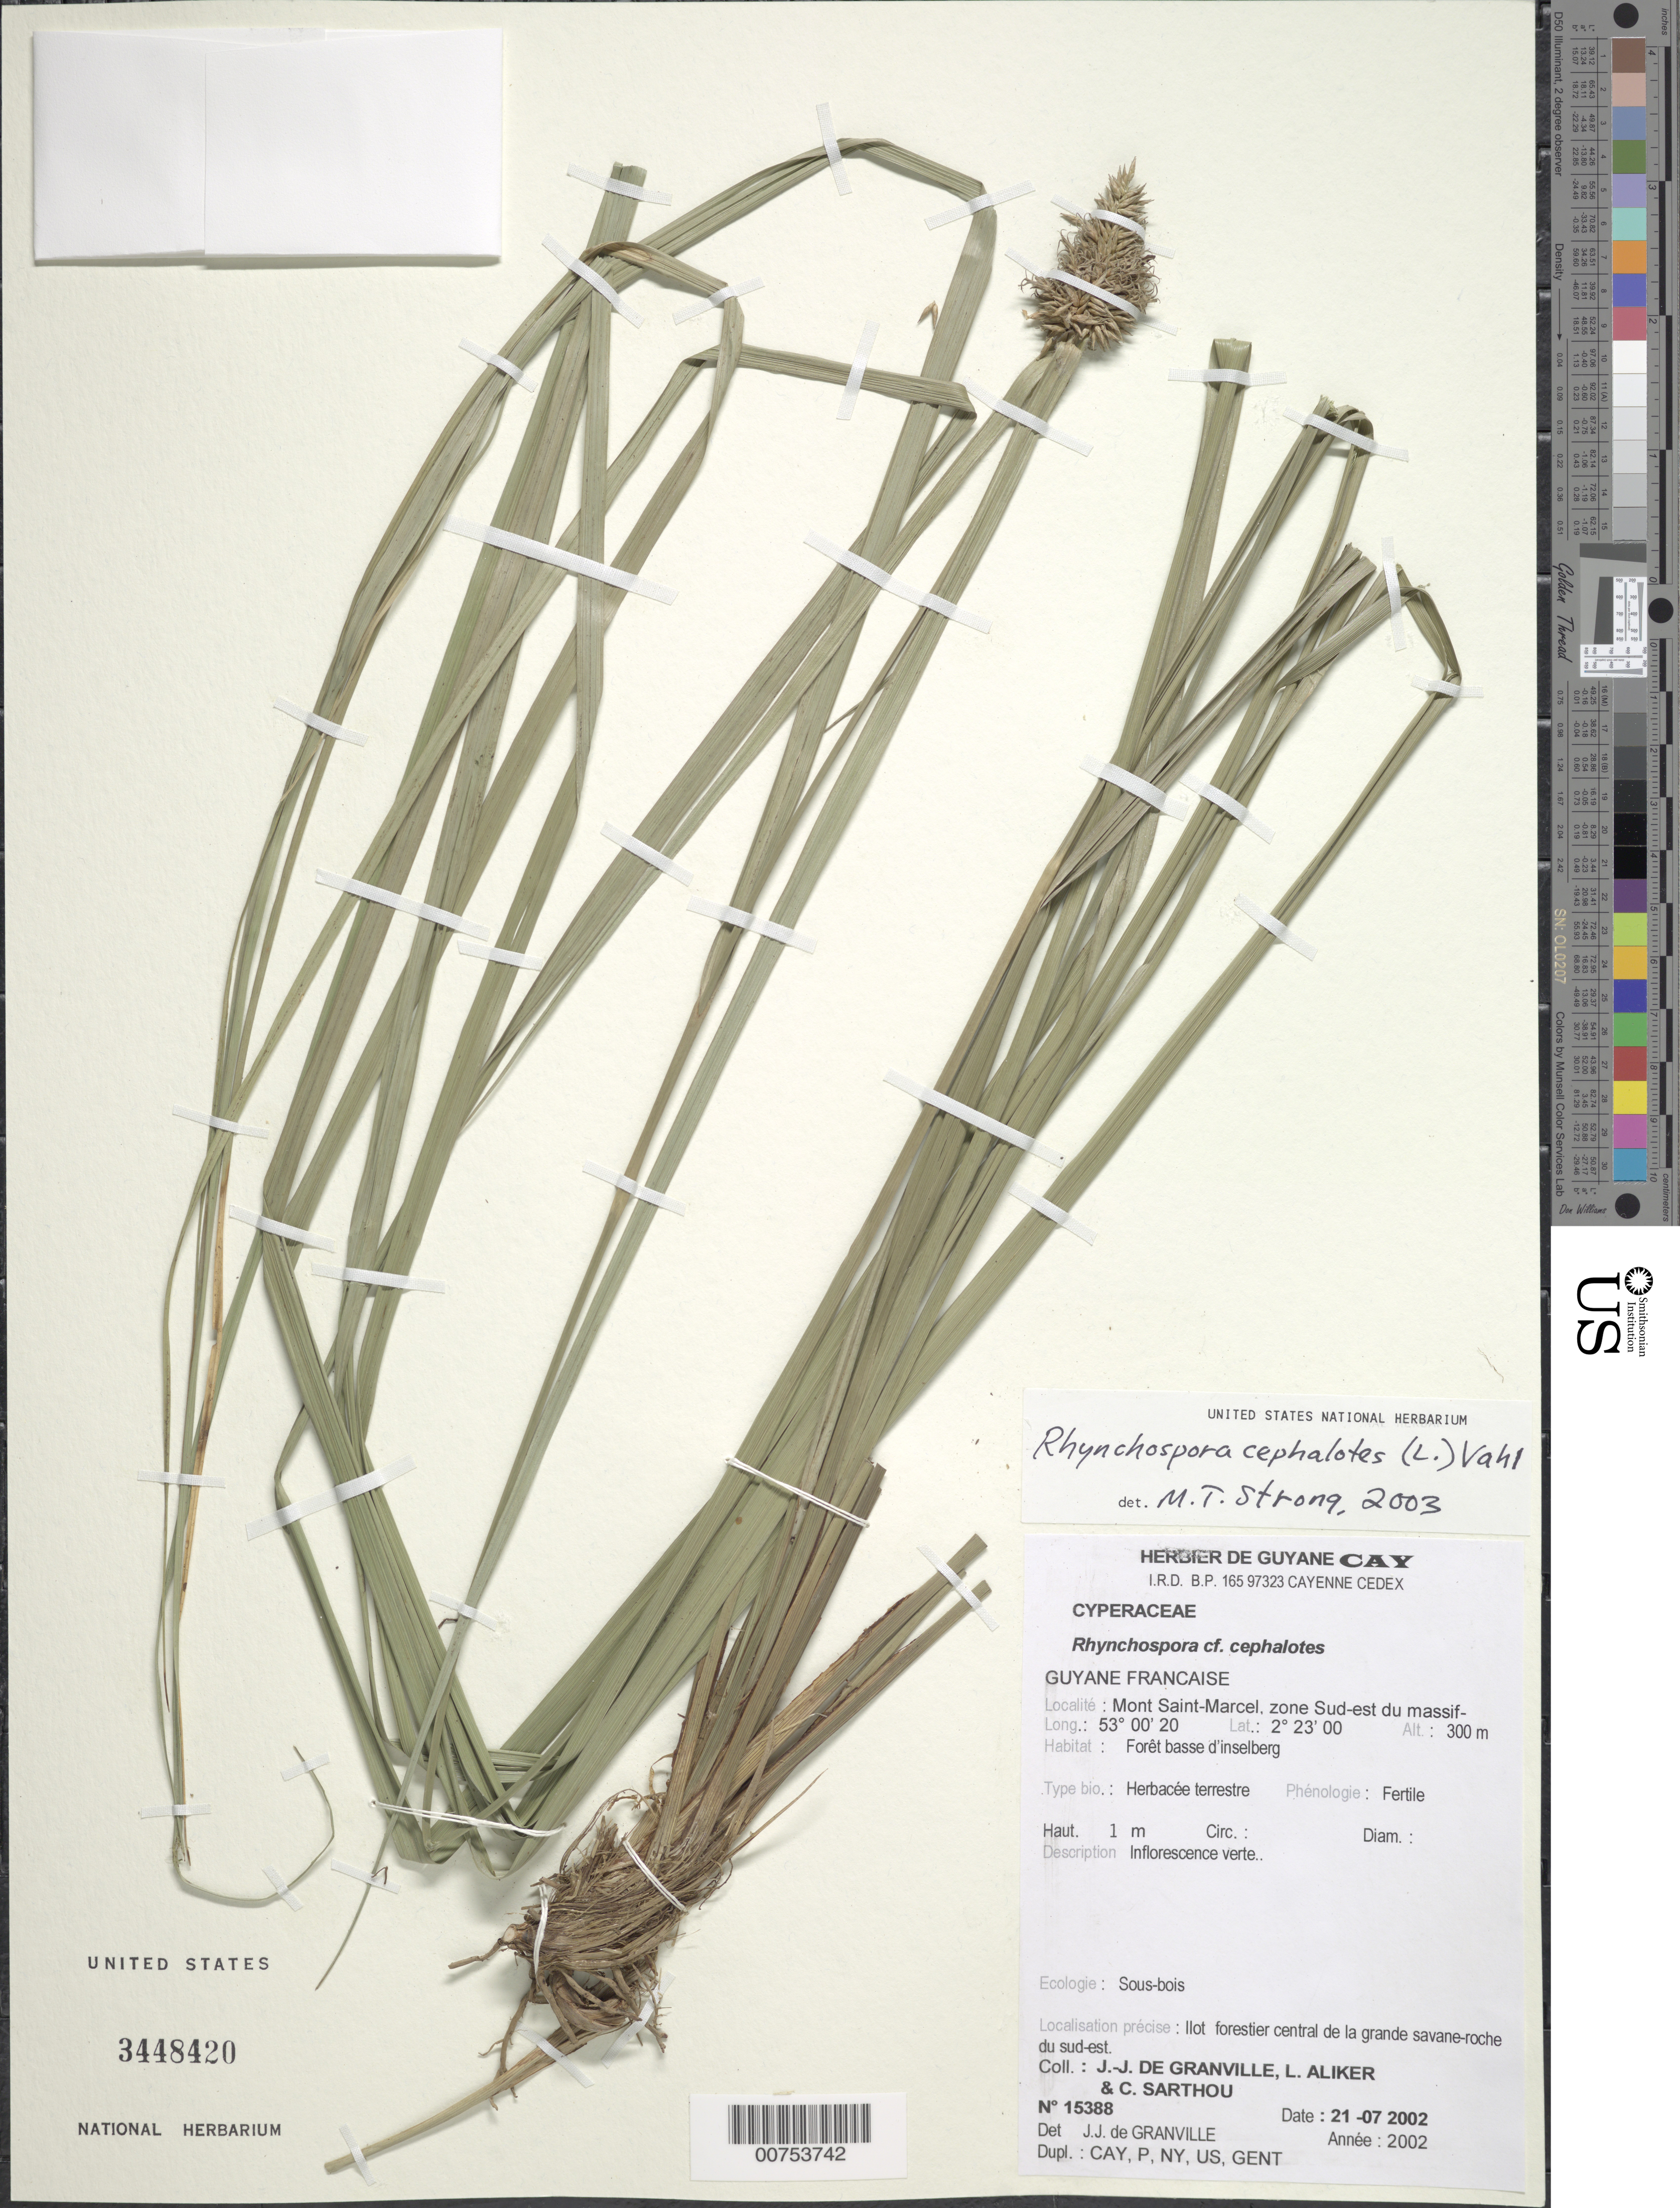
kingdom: Plantae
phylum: Tracheophyta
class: Liliopsida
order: Poales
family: Cyperaceae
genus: Rhynchospora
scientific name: Rhynchospora cephalotes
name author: (L.) Vahl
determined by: Strong, M. T., (US), Smithsonian Institution - National Museum of Natural History (UNITED STATES)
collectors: J.-J. de Granville, L. Aliker & C. Sarthou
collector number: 15388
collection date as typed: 21-Jul-02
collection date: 2002-07-21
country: French Guiana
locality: Mont Saint-Marcel, zone Sud-Est du massif, Bassin de l'Yaloupi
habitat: Forêt basse sur inselberg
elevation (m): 300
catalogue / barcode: US 3448420